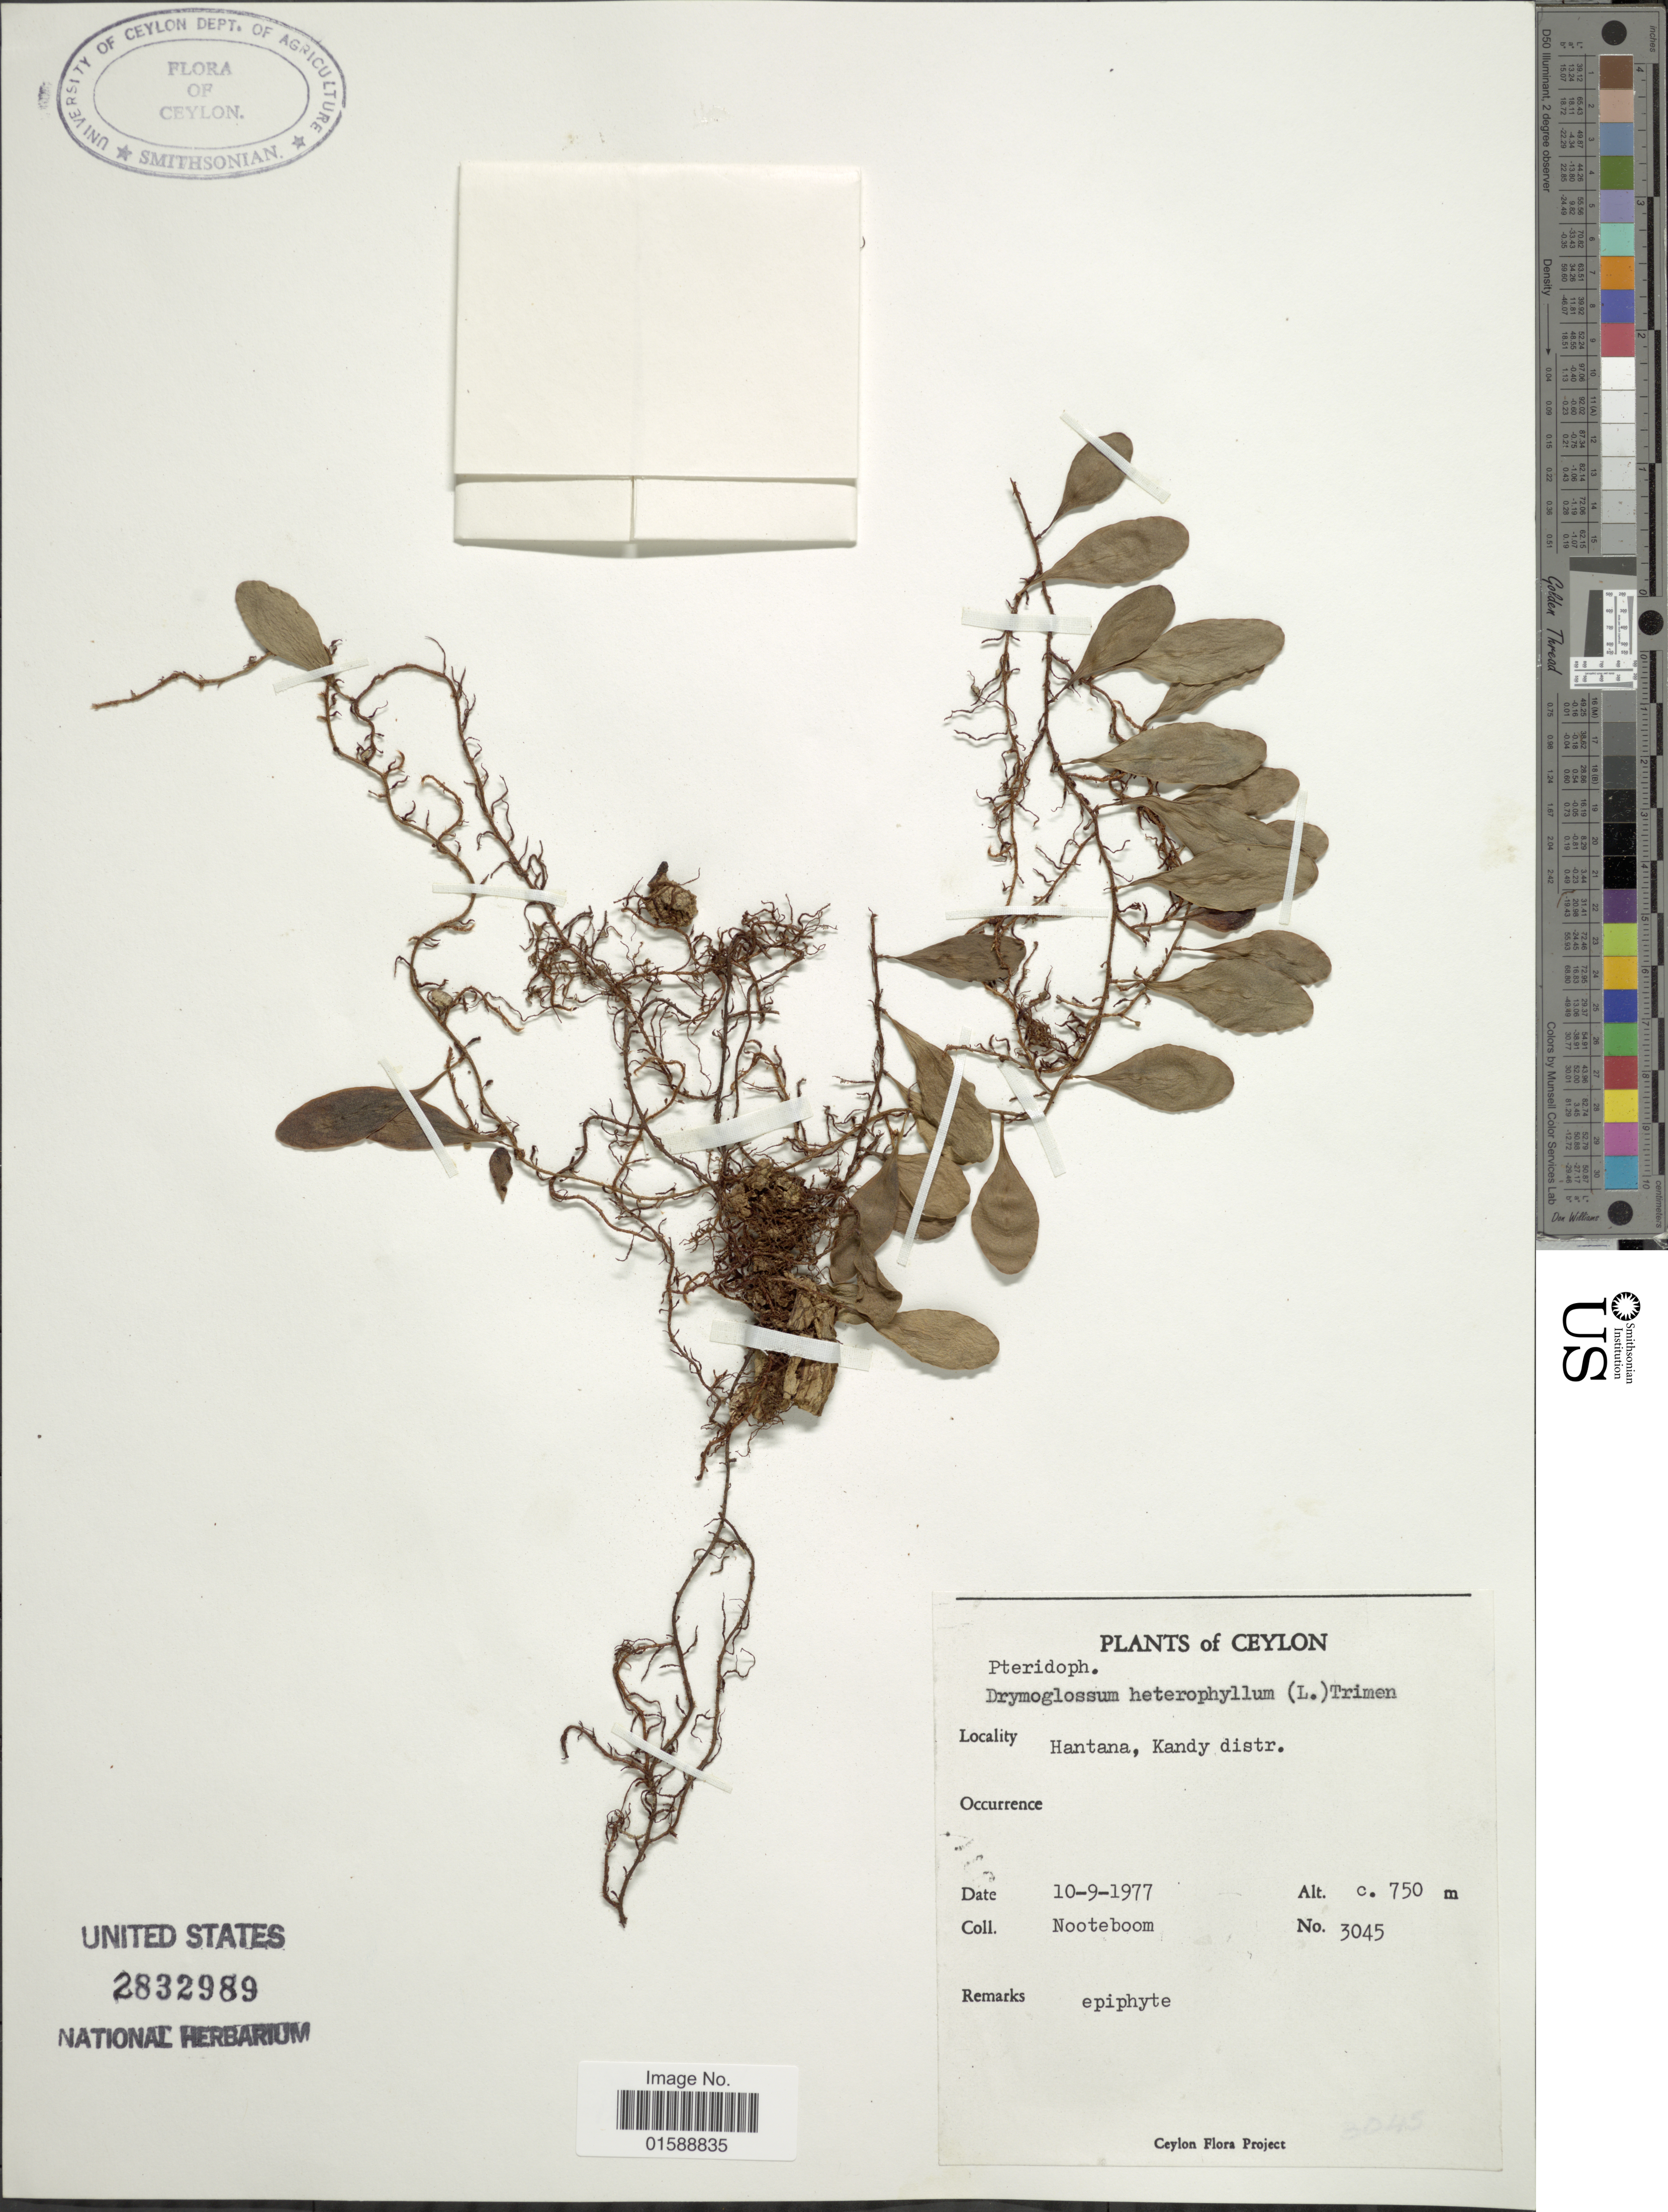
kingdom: Plantae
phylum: Tracheophyta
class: Polypodiopsida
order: Polypodiales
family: Polypodiaceae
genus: Pyrrosia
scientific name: Pyrrosia heterophylla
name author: (L.) M.G. Price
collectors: Nooteboom, --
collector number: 3045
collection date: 1977-09-10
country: Sri Lanka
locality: Ceylon. Hantana, Kandy District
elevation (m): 750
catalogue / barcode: US 2832989